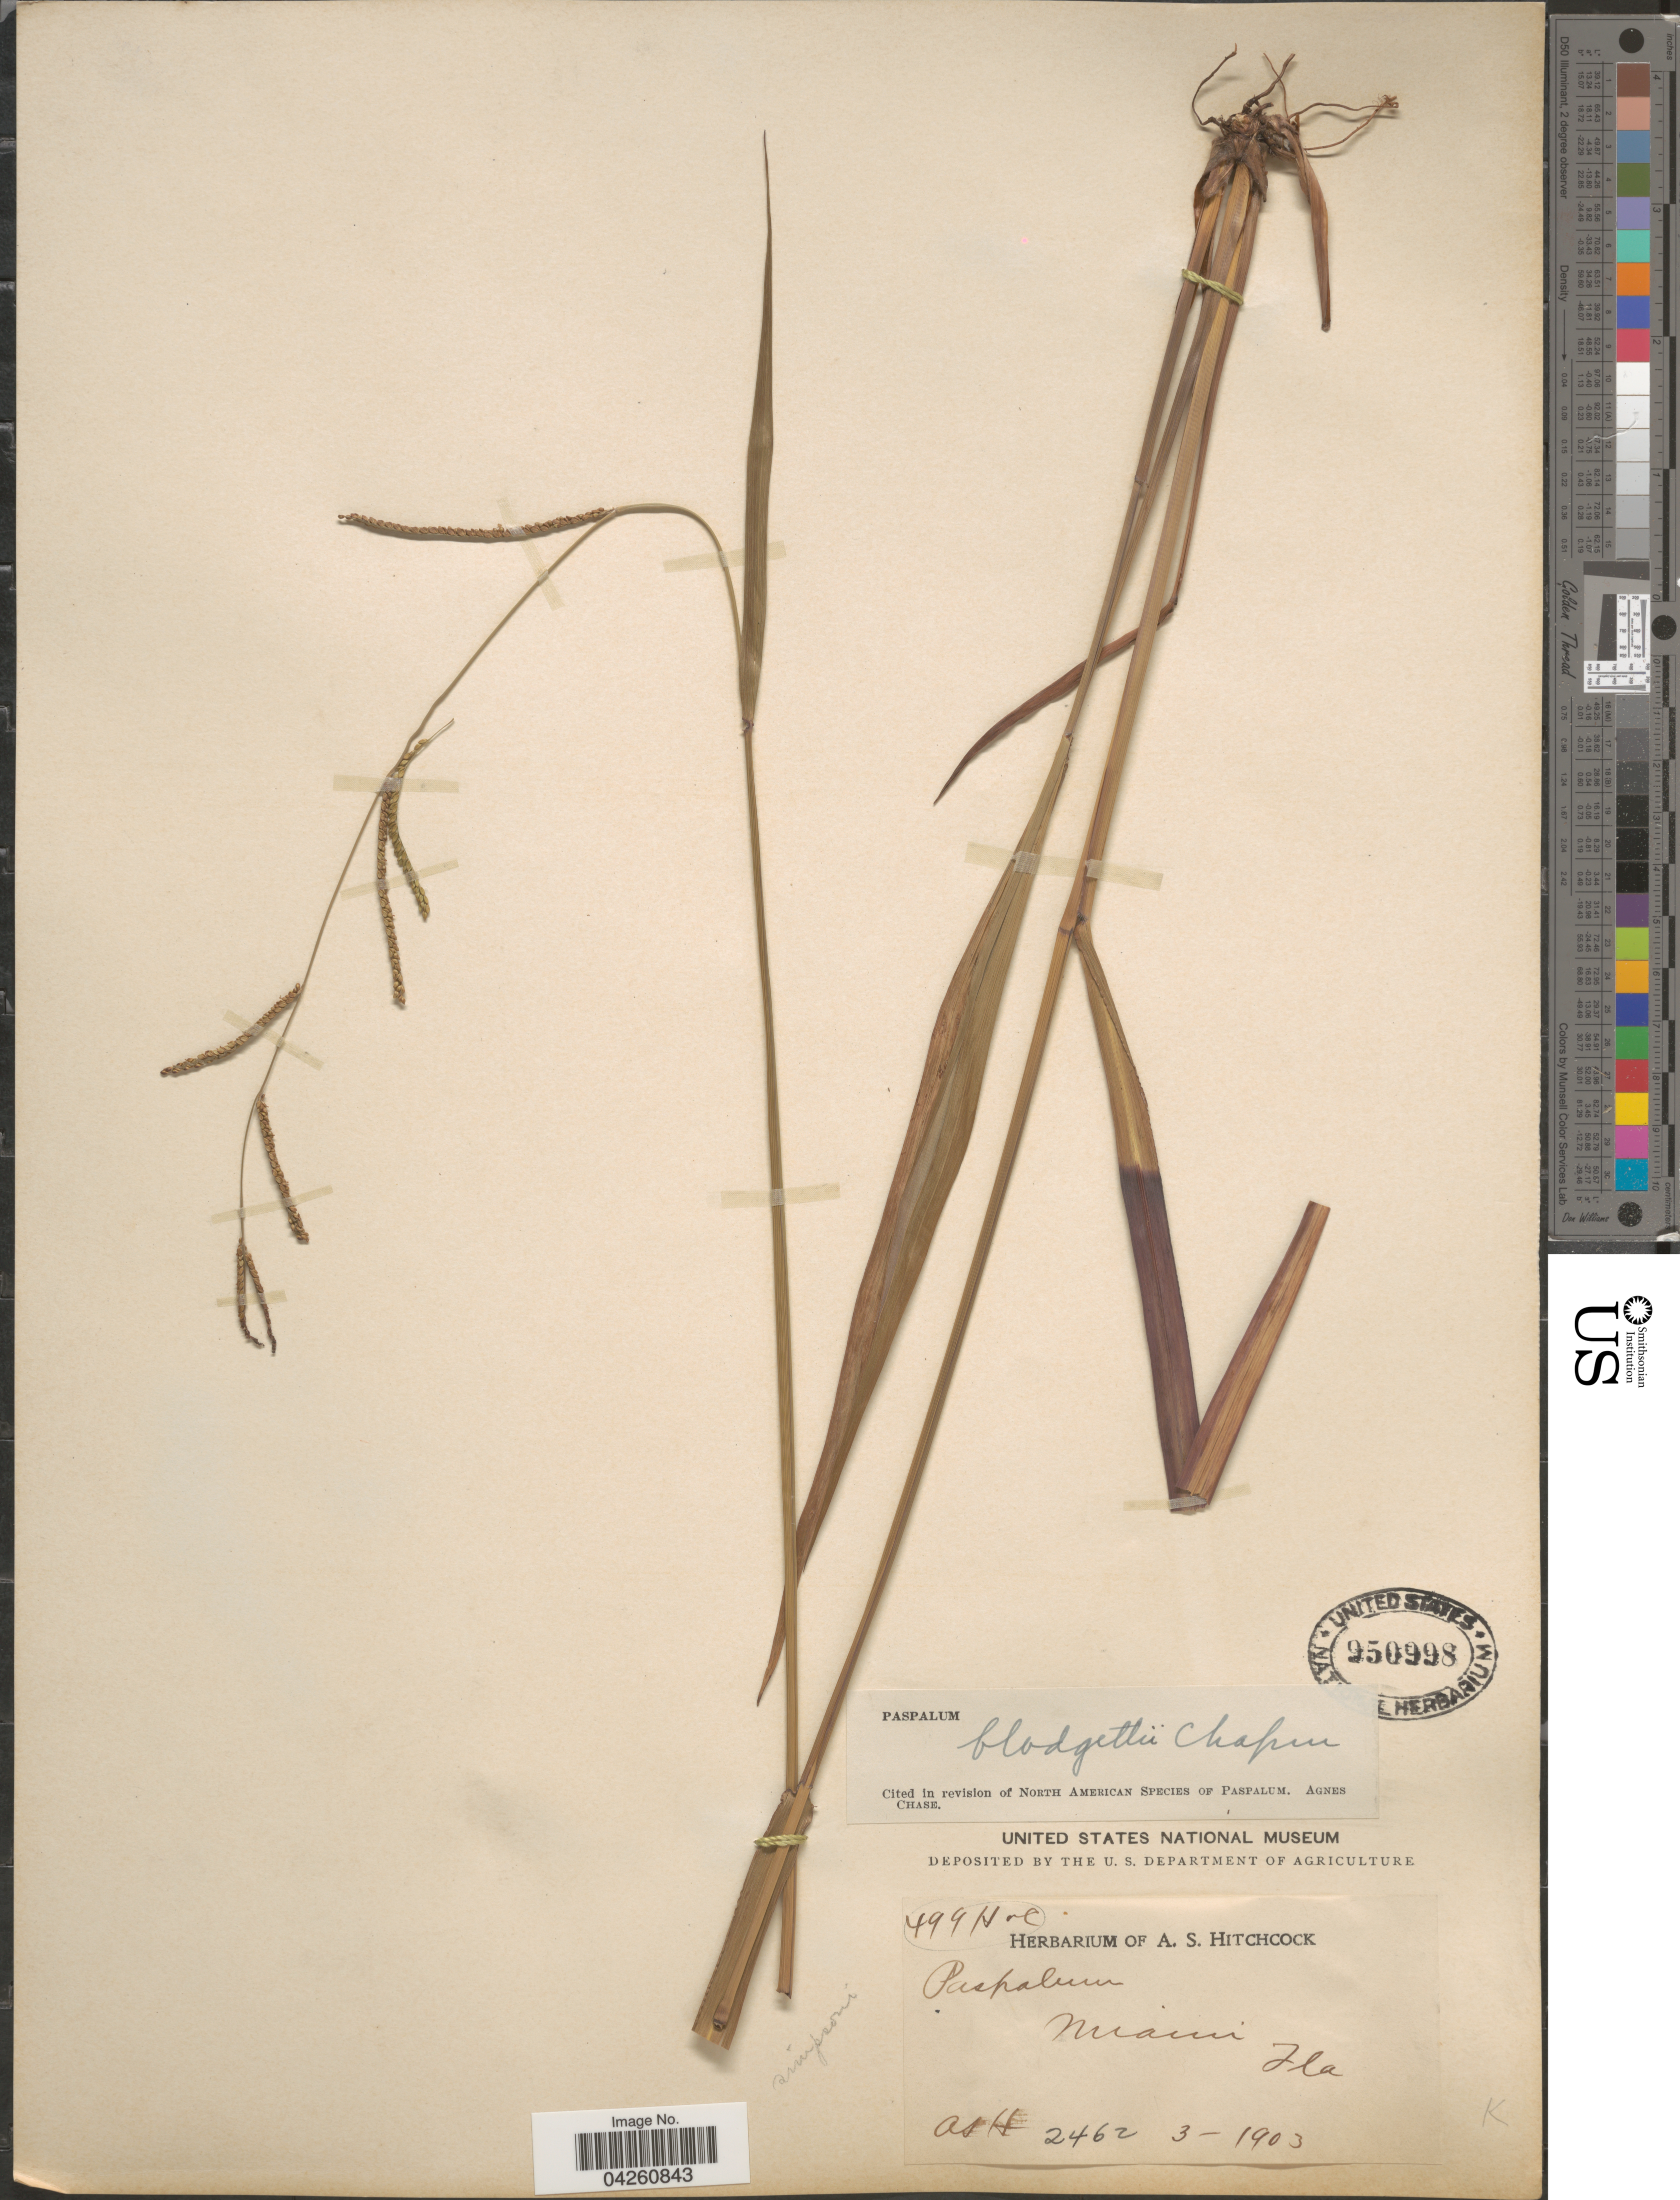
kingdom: Plantae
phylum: Tracheophyta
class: Liliopsida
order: Poales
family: Poaceae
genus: Paspalum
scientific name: Paspalum blodgettii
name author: Chapm.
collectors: A. S. Hitchcock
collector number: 2462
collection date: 1903-03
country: United States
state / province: Florida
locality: Miami.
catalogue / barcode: US 950998